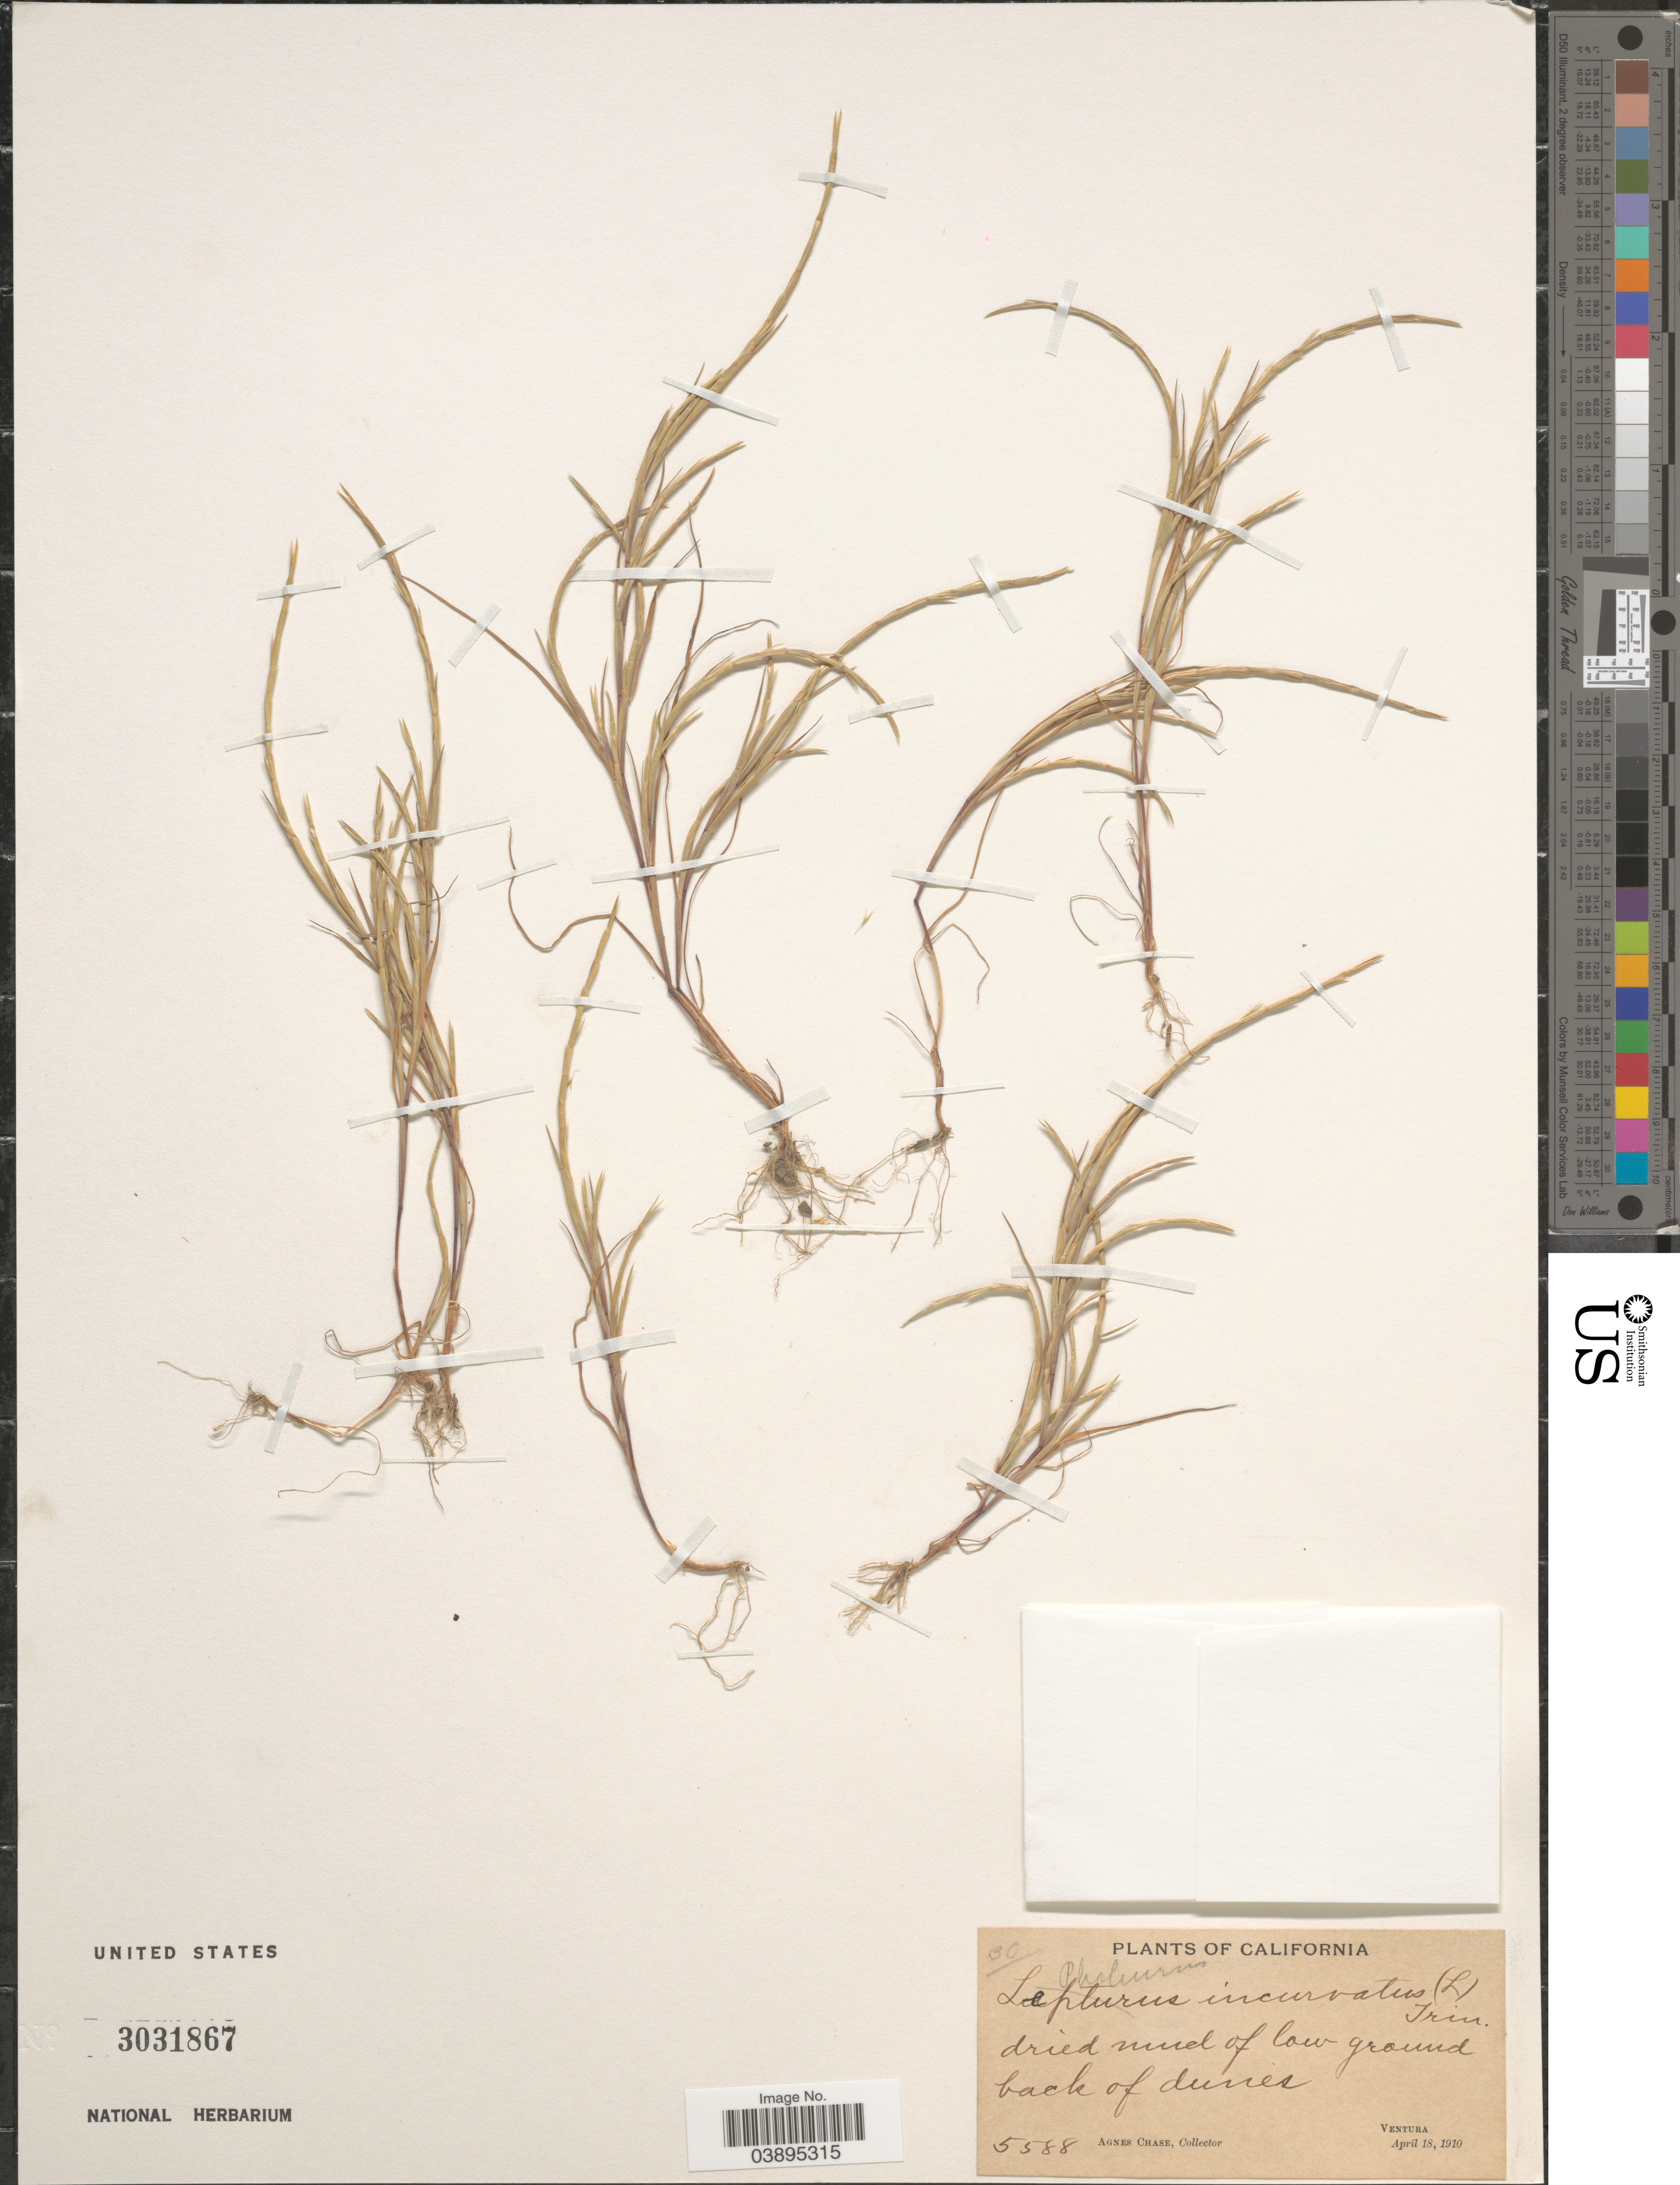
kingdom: Plantae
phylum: Tracheophyta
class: Liliopsida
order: Poales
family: Poaceae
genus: Parapholis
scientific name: Parapholis incurva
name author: (L.) C.E. Hubb.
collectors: A. Chase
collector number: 5588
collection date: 1910-04-18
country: United States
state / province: California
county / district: Ventura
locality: Ventura.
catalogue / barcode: US 3031867